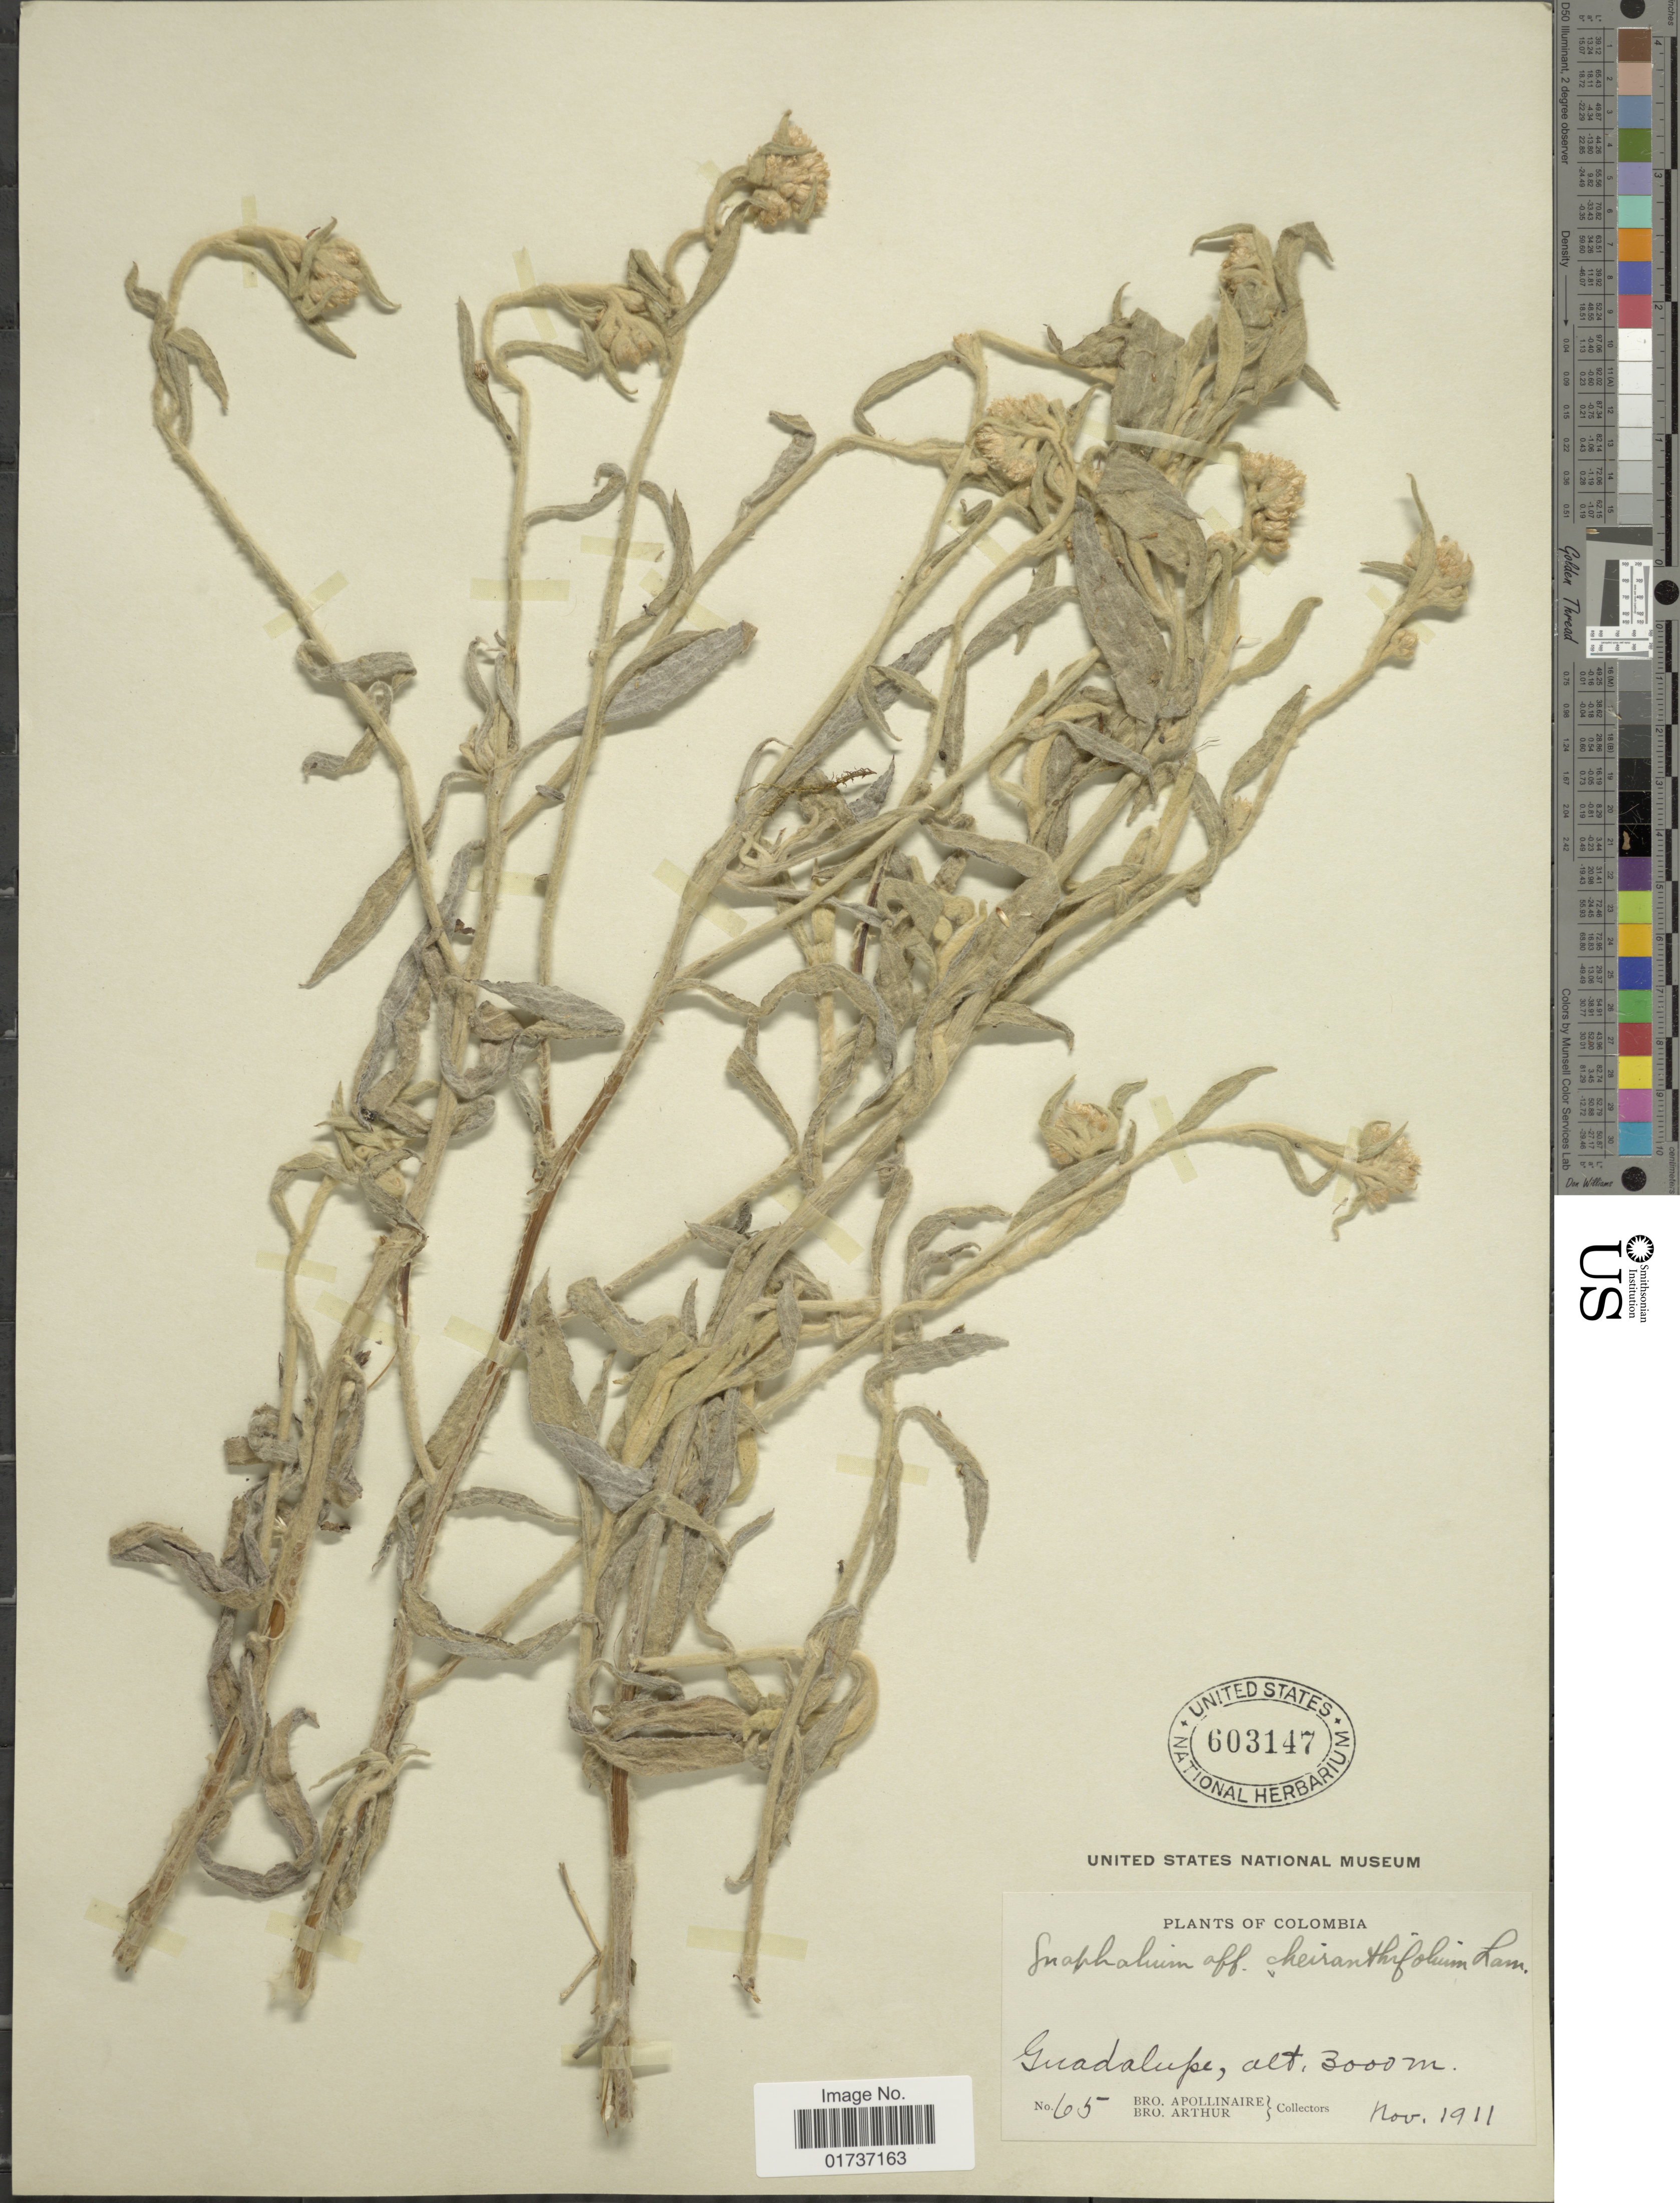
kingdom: Plantae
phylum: Tracheophyta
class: Magnoliopsida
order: Asterales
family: Asteraceae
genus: Gnaphalium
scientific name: Gnaphalium sp.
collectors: Bro. Apollinaire & Bro. Arthur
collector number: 65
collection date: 1911-11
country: Colombia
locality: Guadalupe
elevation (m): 3000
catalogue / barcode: US 603147